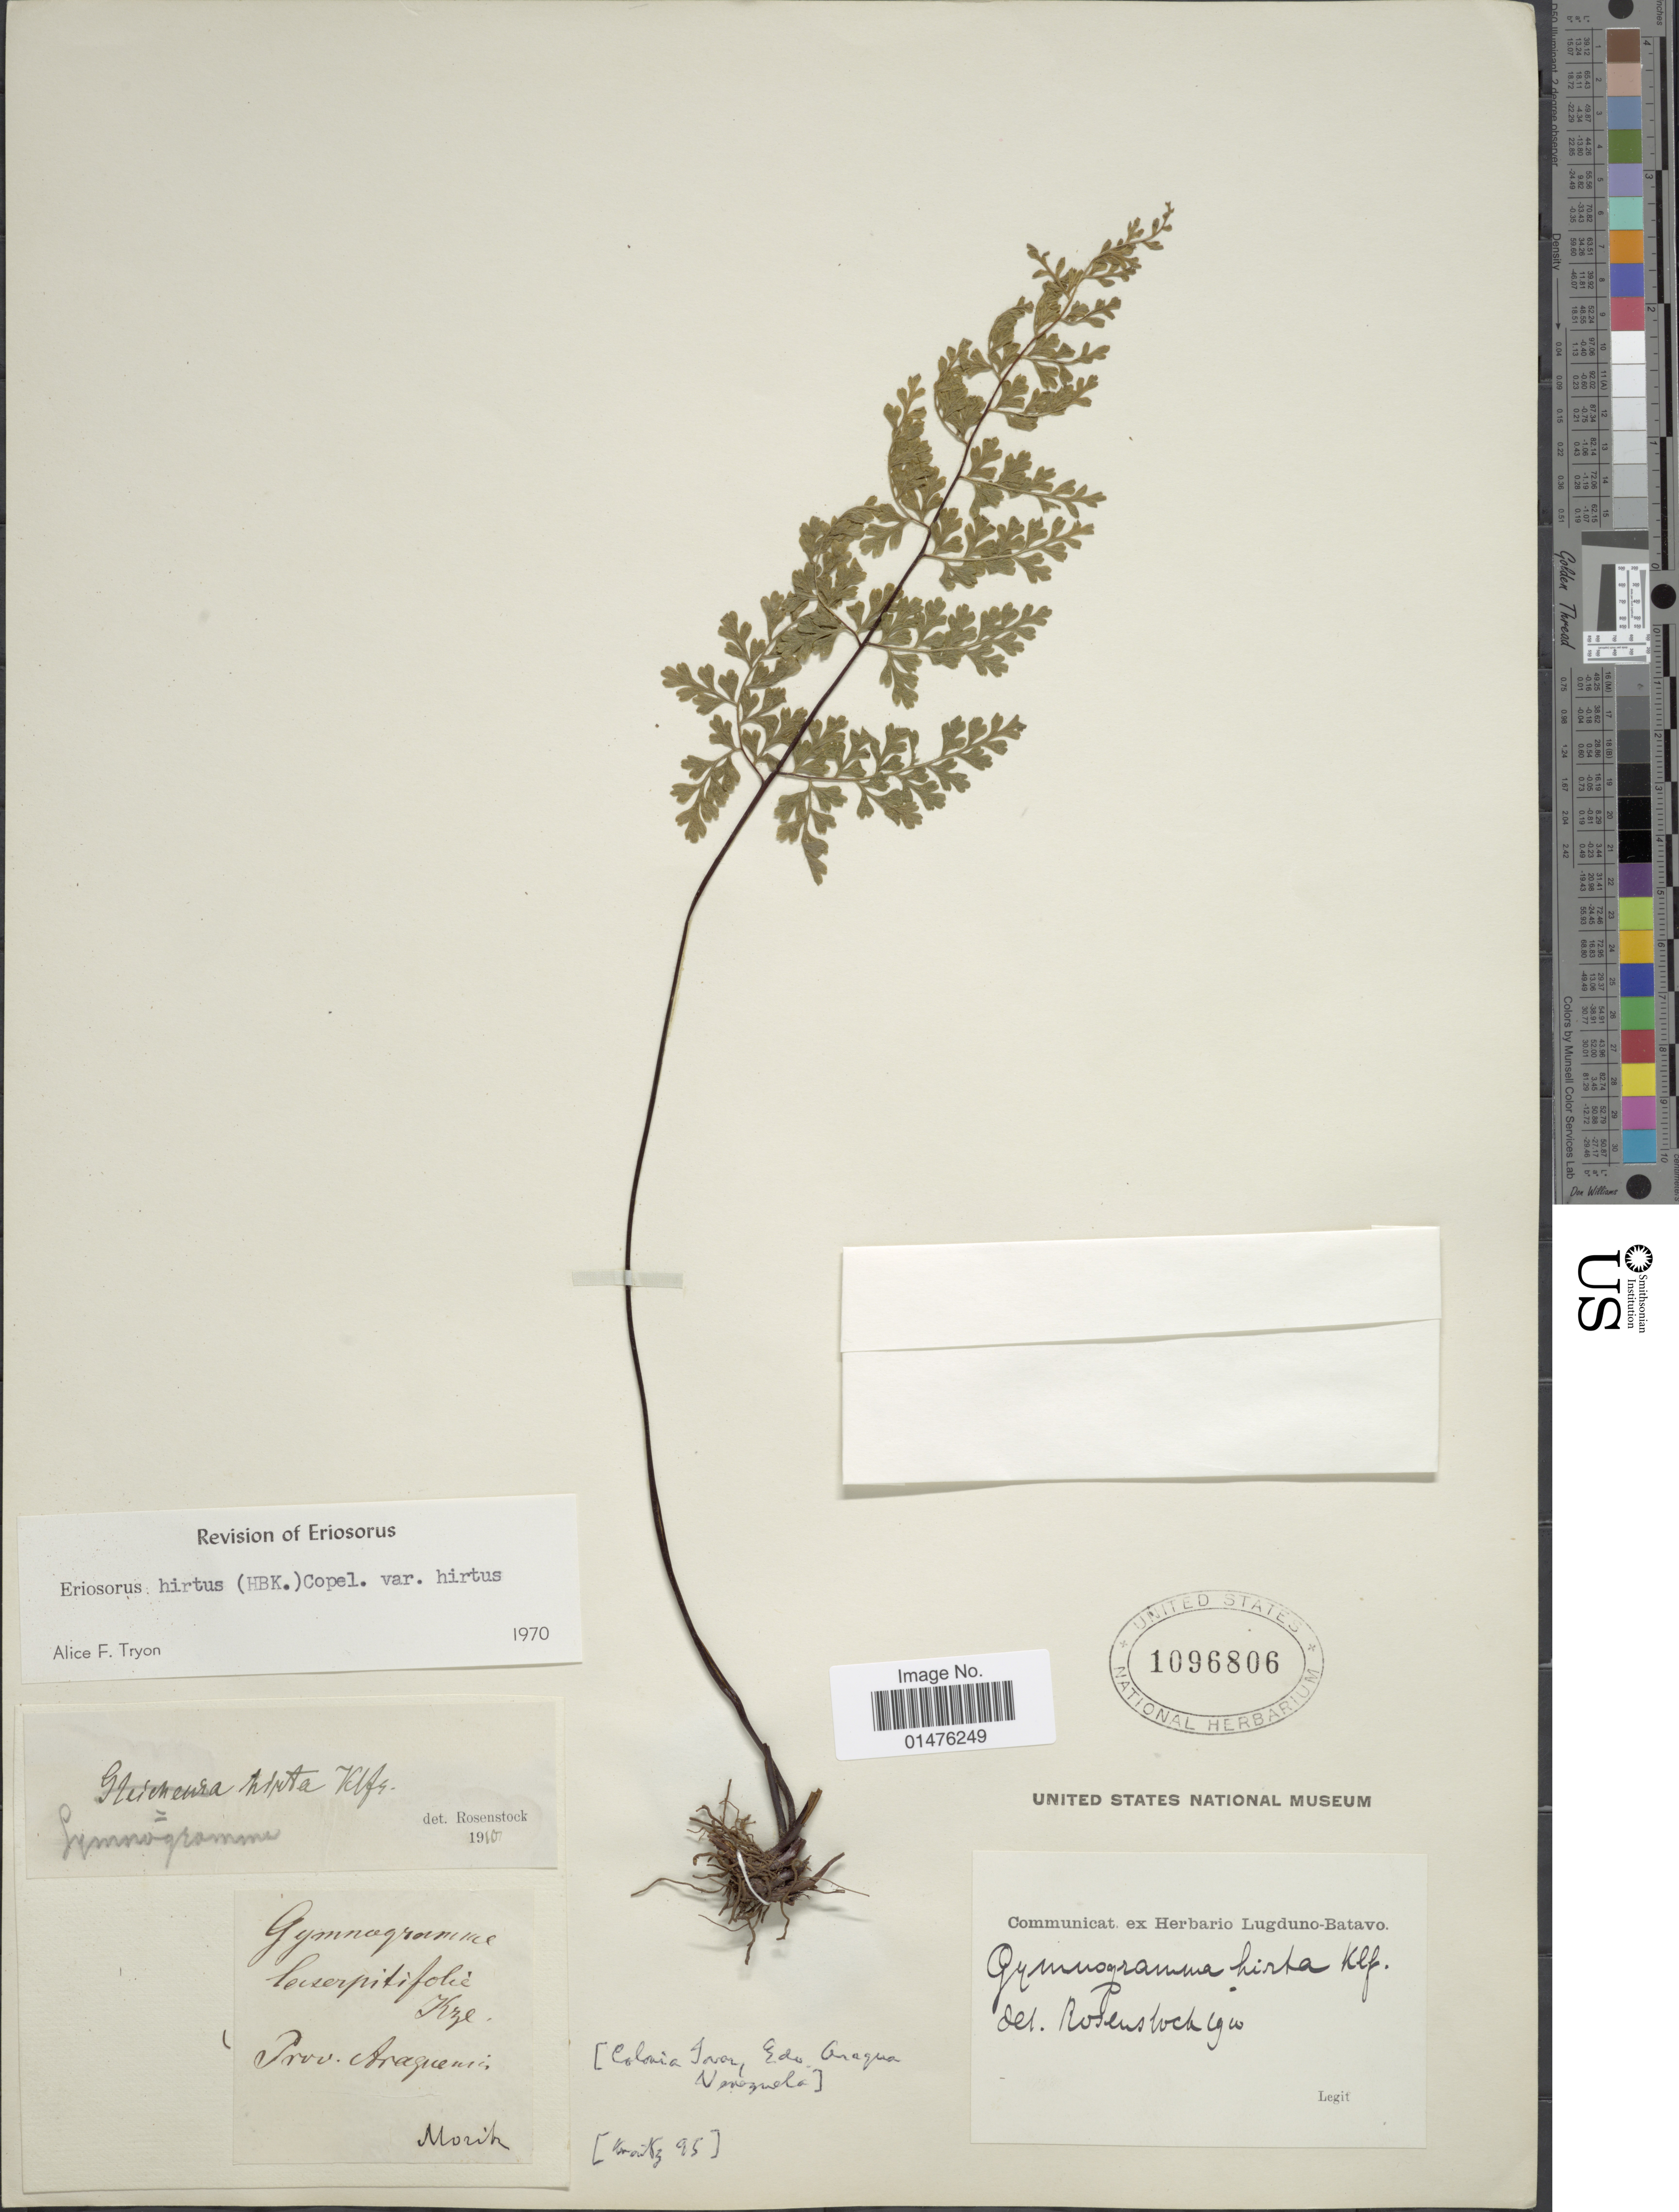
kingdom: Plantae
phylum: Tracheophyta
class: Polypodiopsida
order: Polypodiales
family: Pteridaceae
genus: Jamesonia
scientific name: Jamesonia hirta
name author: (Kunth) Christenh.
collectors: Moritz, --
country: Venezuela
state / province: Aragua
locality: Prov. Araguensi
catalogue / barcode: US 1096806